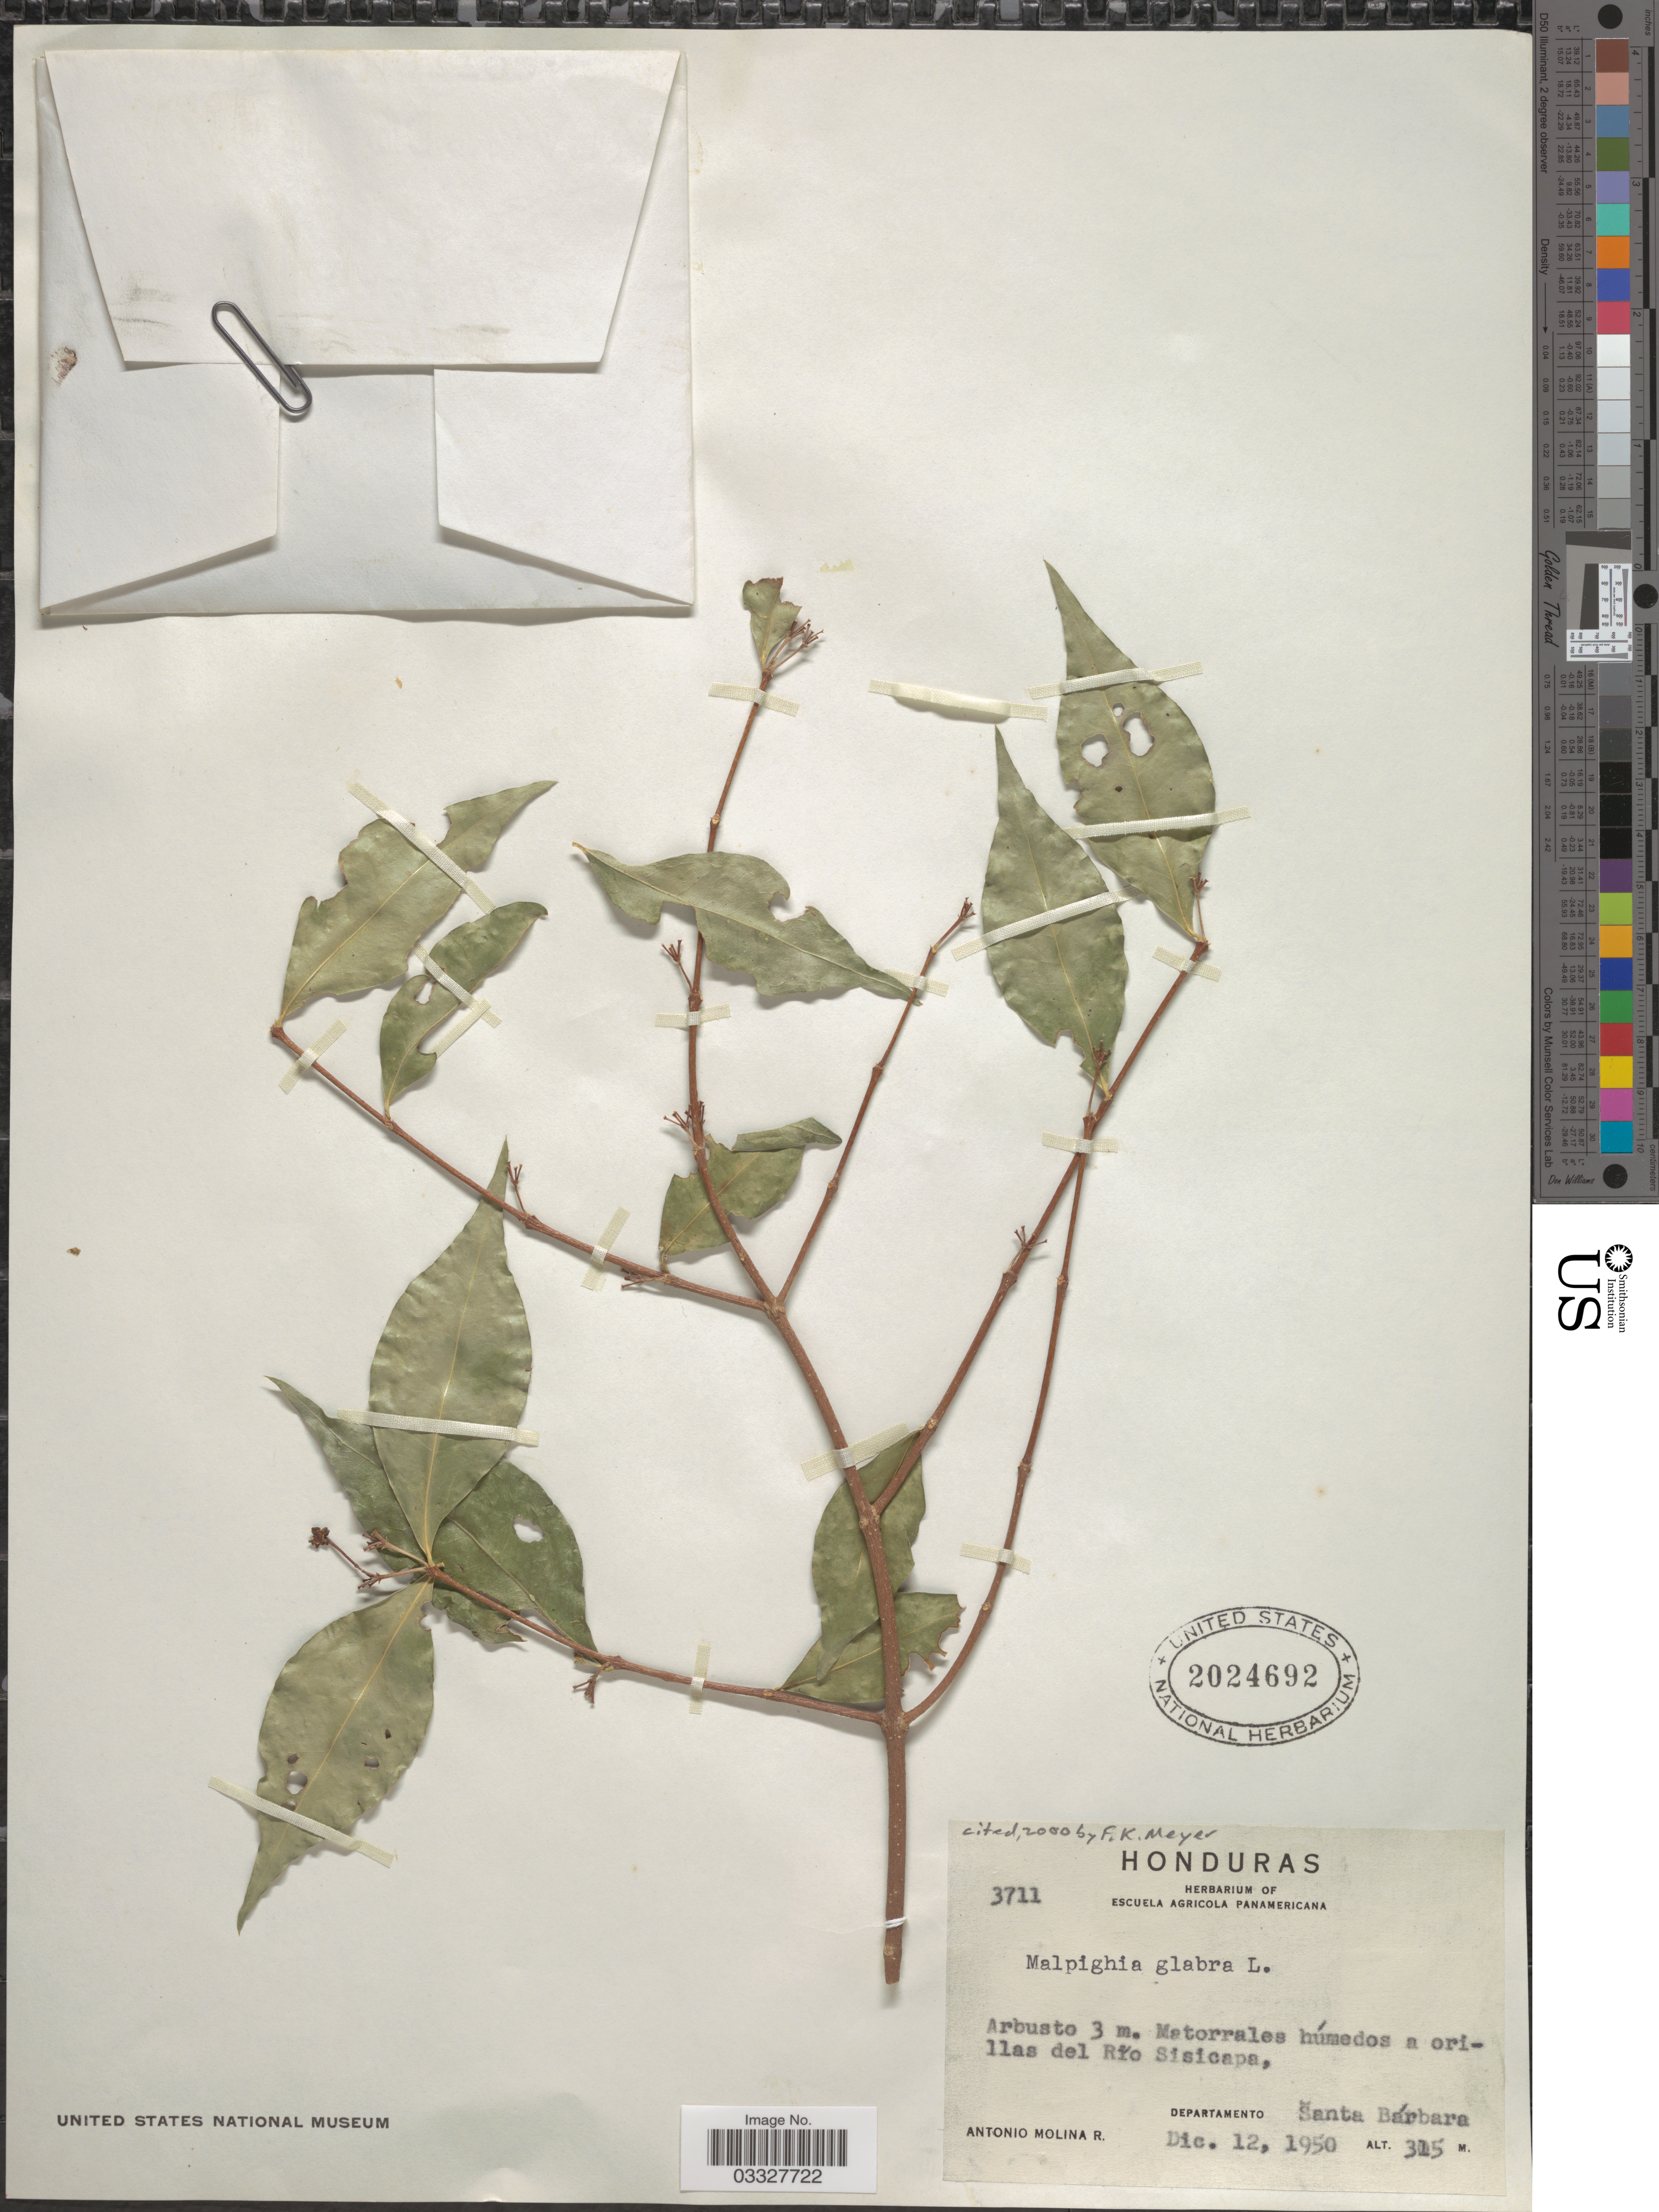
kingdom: Plantae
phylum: Tracheophyta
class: Magnoliopsida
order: Malpighiales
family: Malpighiaceae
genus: Malpighia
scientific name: Malpighia glabra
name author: L.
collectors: A. Molina R.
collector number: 3711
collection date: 1950-12-12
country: Honduras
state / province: Santa Bárbara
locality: Matorrales húmedos a orillas del Río Sisicapa, Departamento Santa Bárbara.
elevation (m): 315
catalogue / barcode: US 2024692